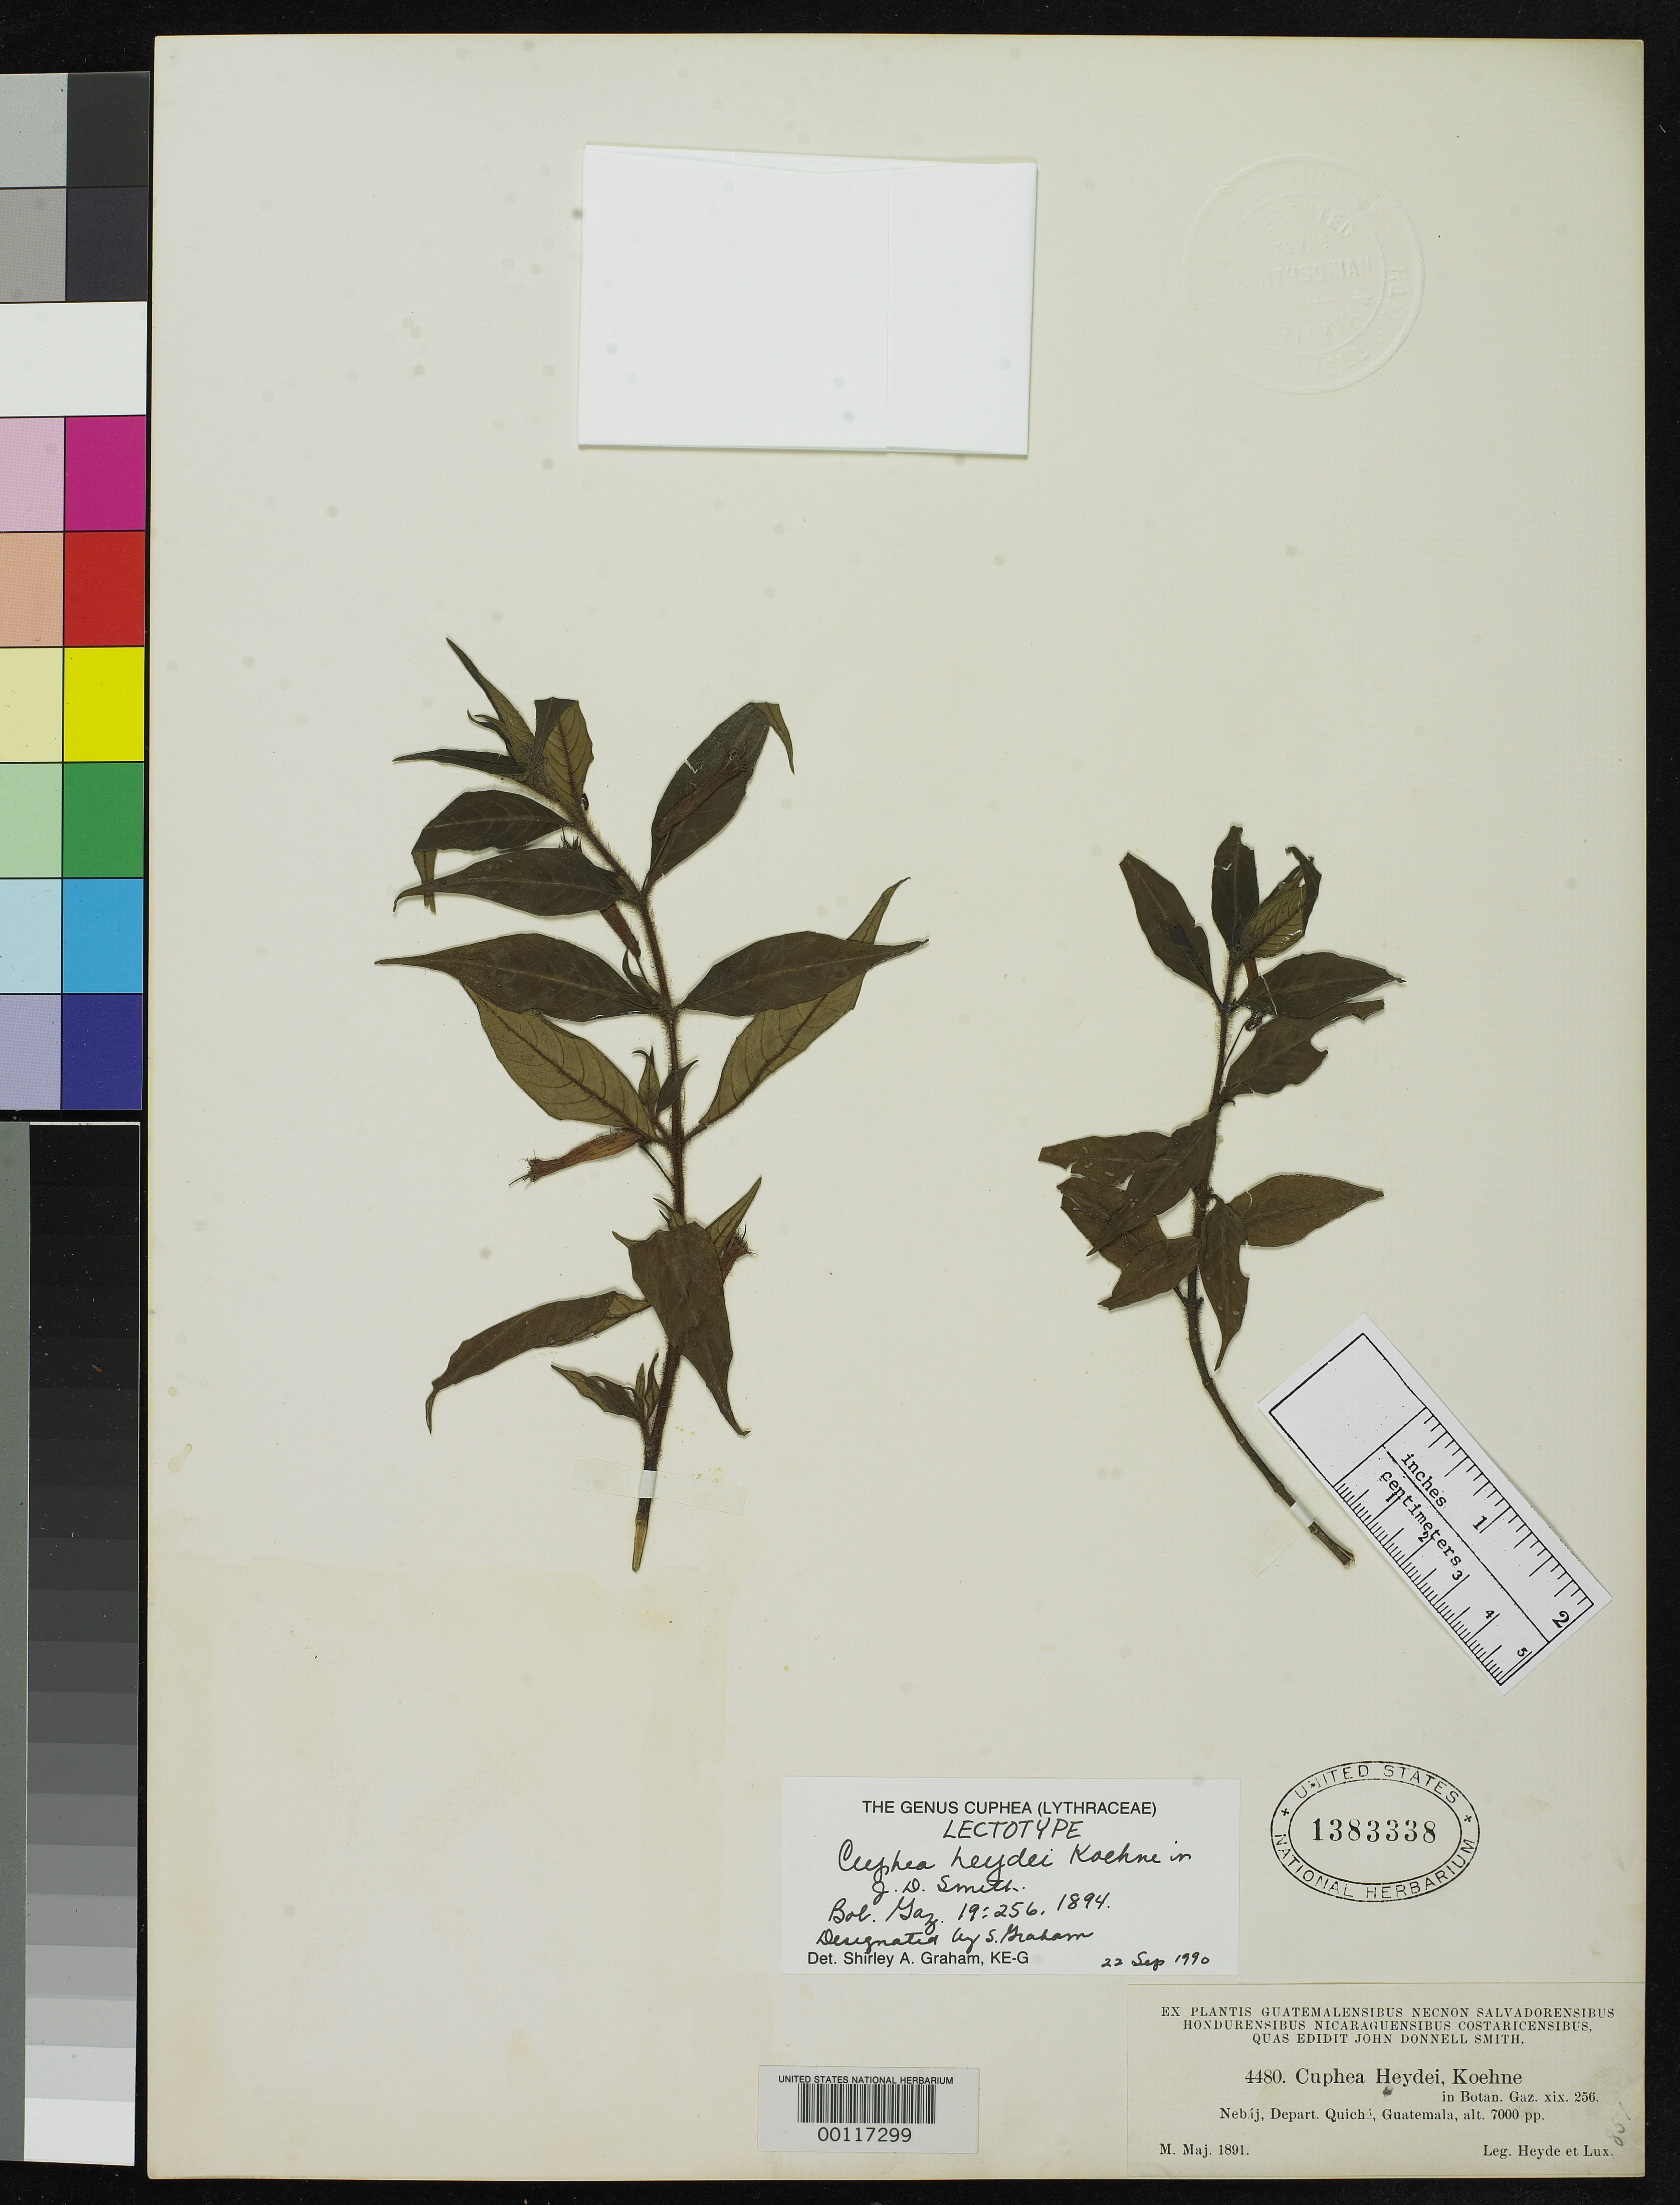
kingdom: Plantae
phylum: Tracheophyta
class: Magnoliopsida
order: Myrtales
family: Lythraceae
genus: Cuphea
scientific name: Cuphea heydei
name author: Koehne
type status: Lectotype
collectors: E. T. Heyde & E. Lux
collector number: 4480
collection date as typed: May 1891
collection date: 1891-05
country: Guatemala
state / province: El Quiché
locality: Nebaj.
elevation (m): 2134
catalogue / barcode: US 1383338